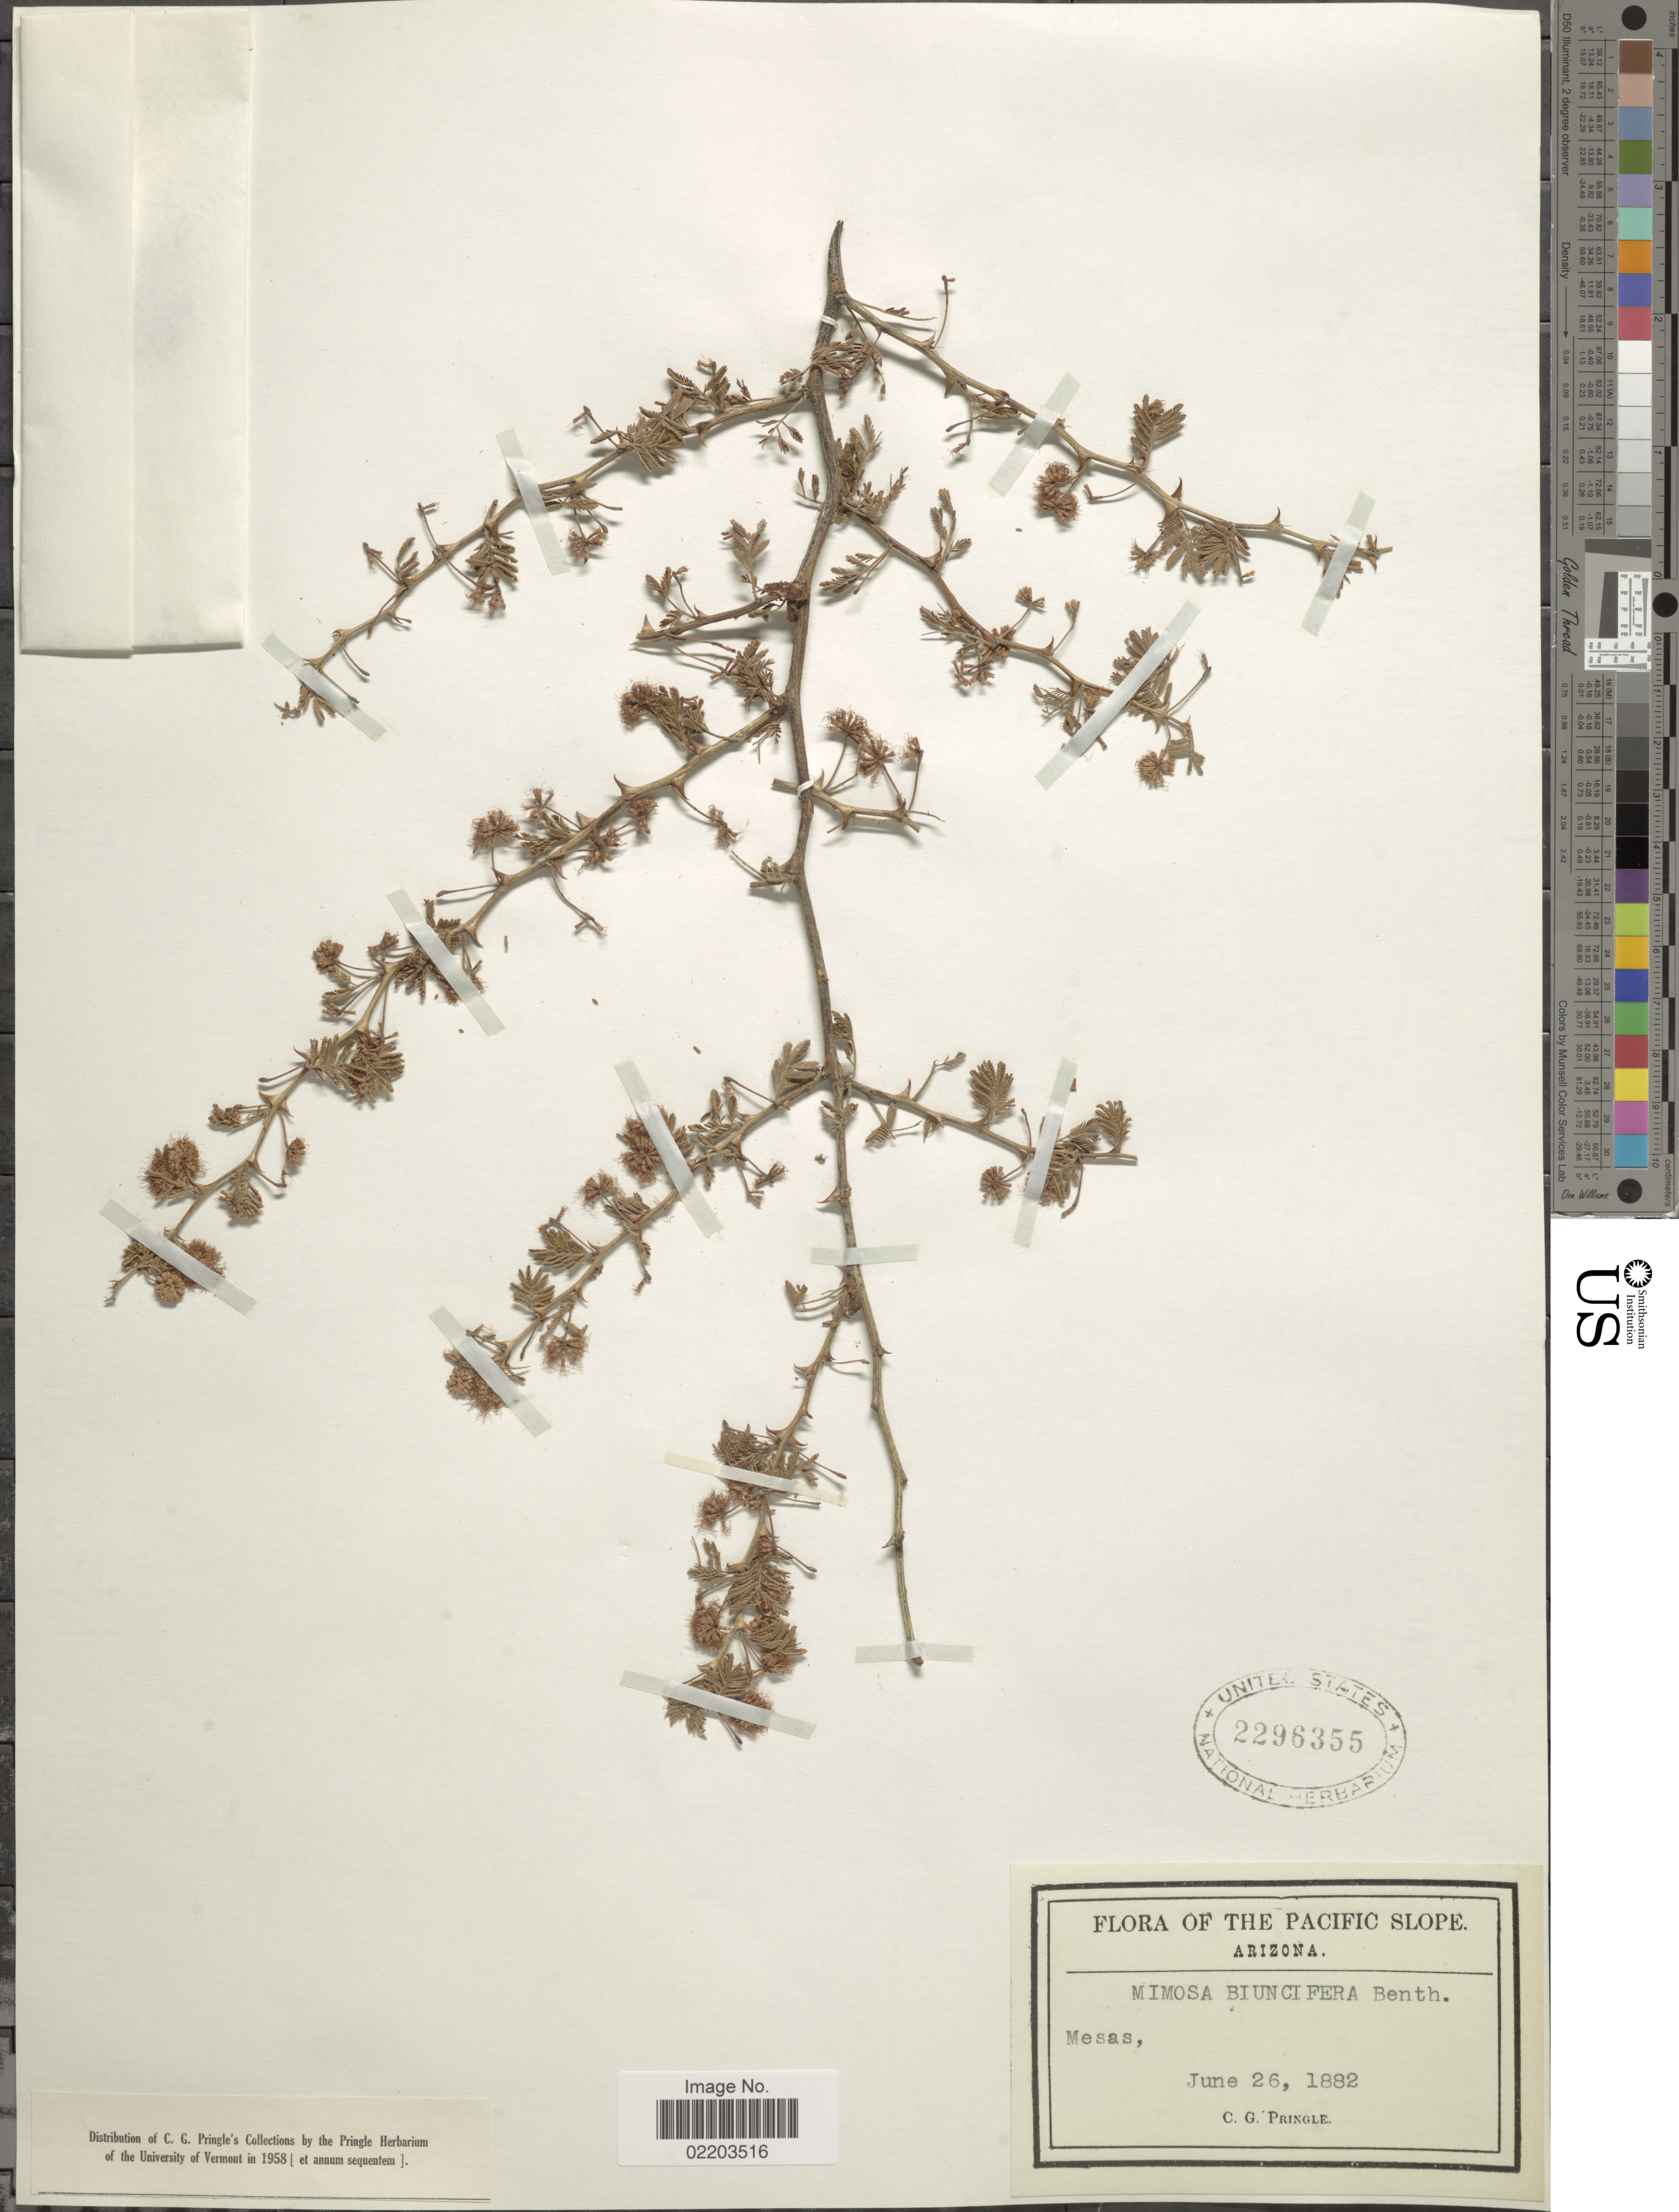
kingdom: Plantae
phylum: Tracheophyta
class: Magnoliopsida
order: Fabales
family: Fabaceae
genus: Mimosa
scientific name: Mimosa biuncifera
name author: Benth.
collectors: C. G. Pringle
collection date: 1882-06-26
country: United States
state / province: Arizona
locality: The Pacific Slope, Mesas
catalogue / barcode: US 2296355